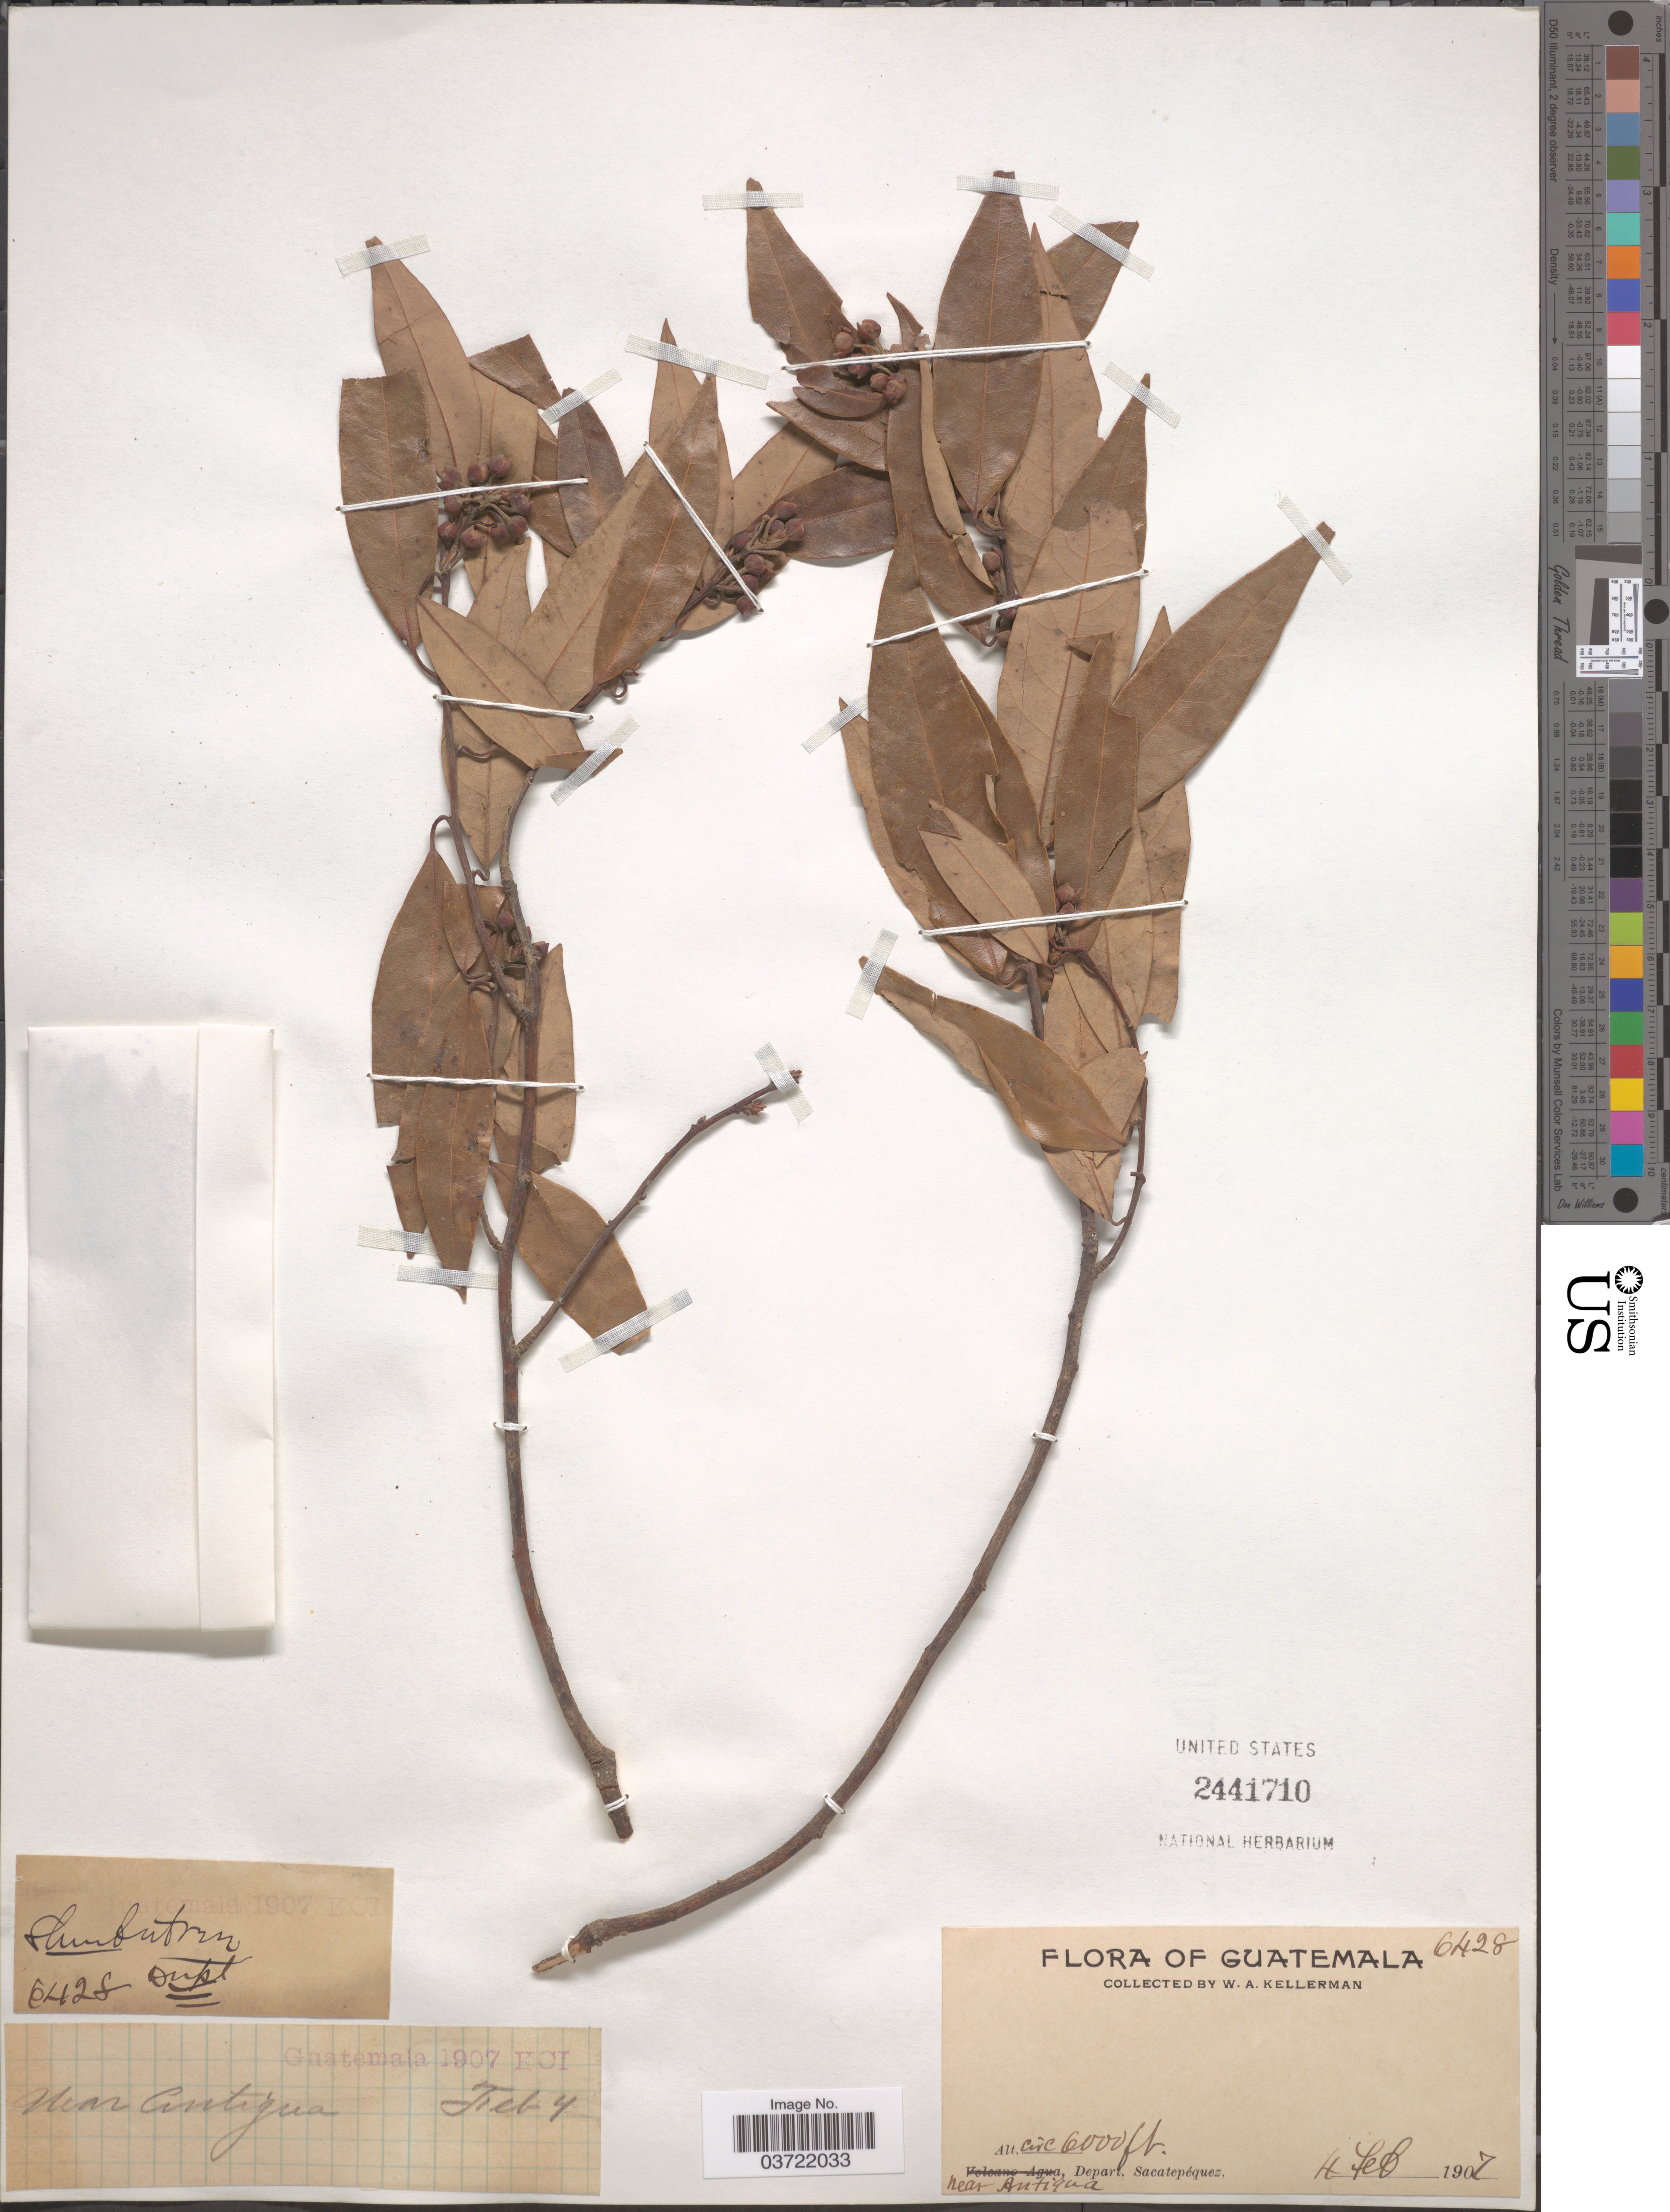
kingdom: Plantae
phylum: Tracheophyta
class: Liliopsida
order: Poales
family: Juncaceae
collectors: W. Kellerman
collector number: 6428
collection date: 1907-02-04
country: Guatemala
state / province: Sacatepequez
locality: Depart. Sacatepéquez, near Antiqua.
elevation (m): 1829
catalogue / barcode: US 2441710